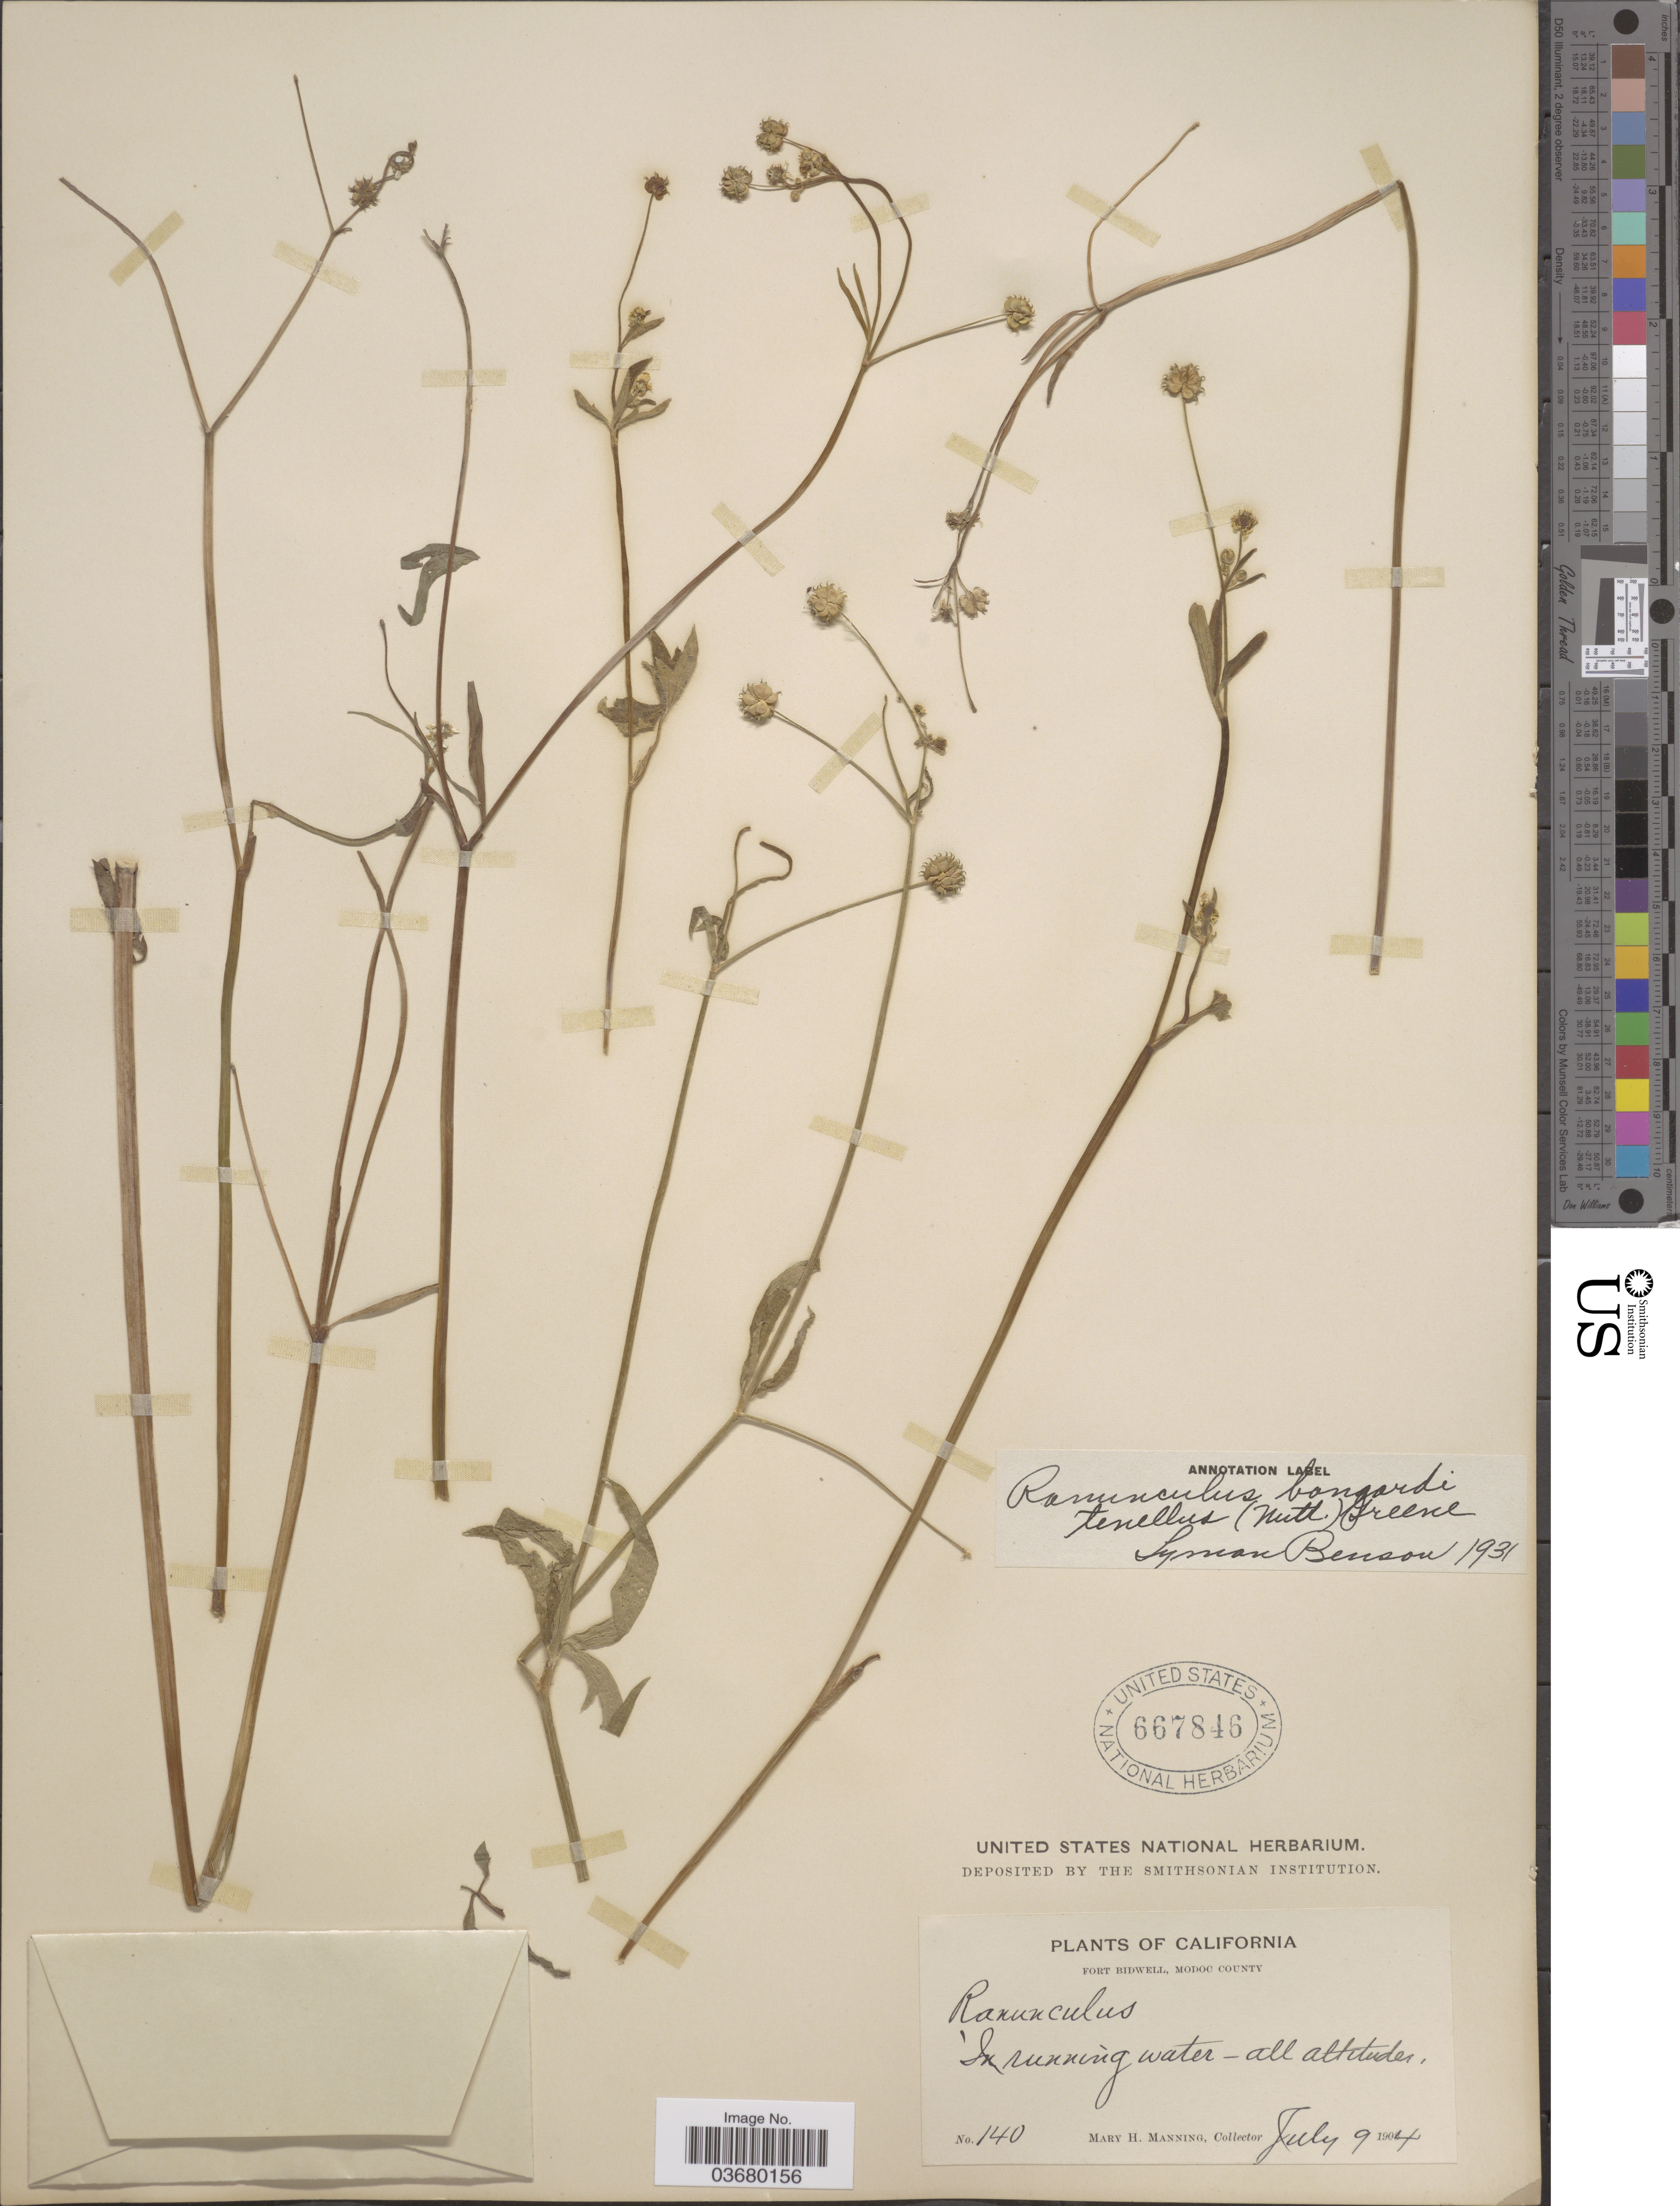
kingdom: Plantae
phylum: Tracheophyta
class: Magnoliopsida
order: Ranunculales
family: Ranunculaceae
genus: Ranunculus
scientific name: Ranunculus bongardii var. tenellus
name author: (A. Gray) Greene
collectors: M. Manning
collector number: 140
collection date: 1904-07-09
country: United States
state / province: California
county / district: Modoc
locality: Fort Bidwell, Modoc County. In running water.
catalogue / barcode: US 667846